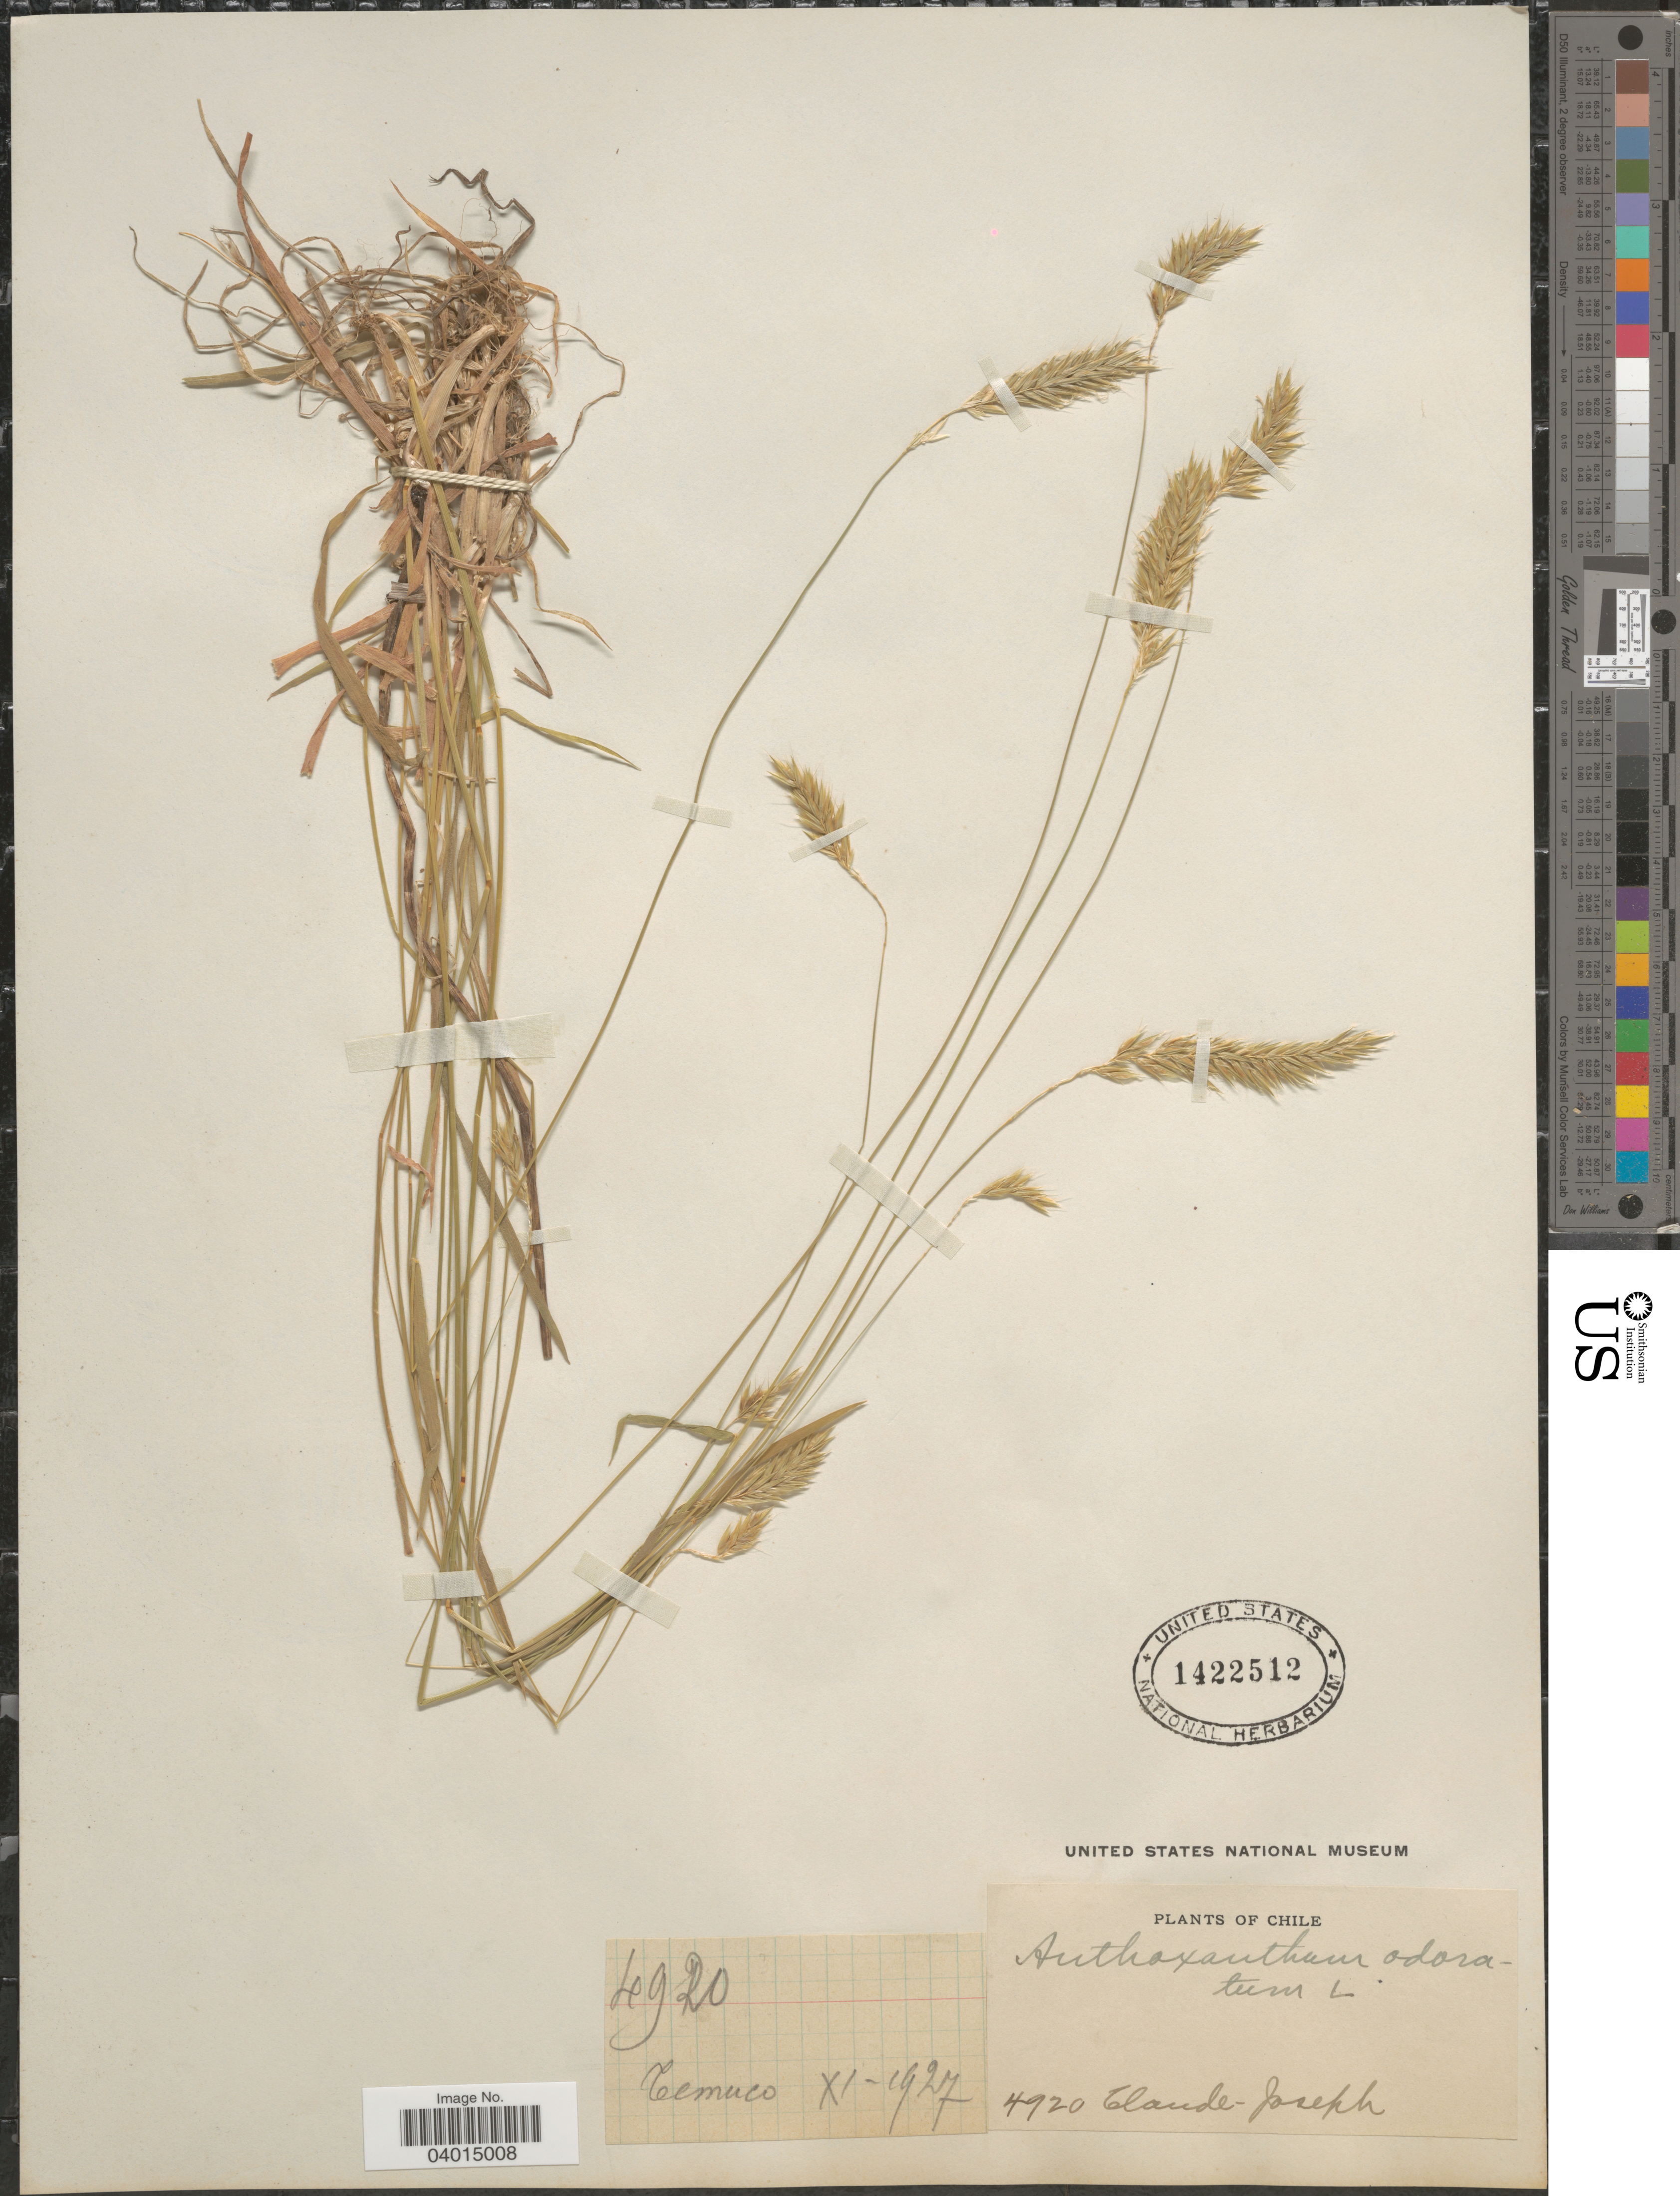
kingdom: Plantae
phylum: Tracheophyta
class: Liliopsida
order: Poales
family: Poaceae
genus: Anthoxanthum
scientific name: Anthoxanthum odoratum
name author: L.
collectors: Bro. Claude-Joseph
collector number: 4920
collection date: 1927-11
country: Chile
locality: Temuco.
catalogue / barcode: US 1422512